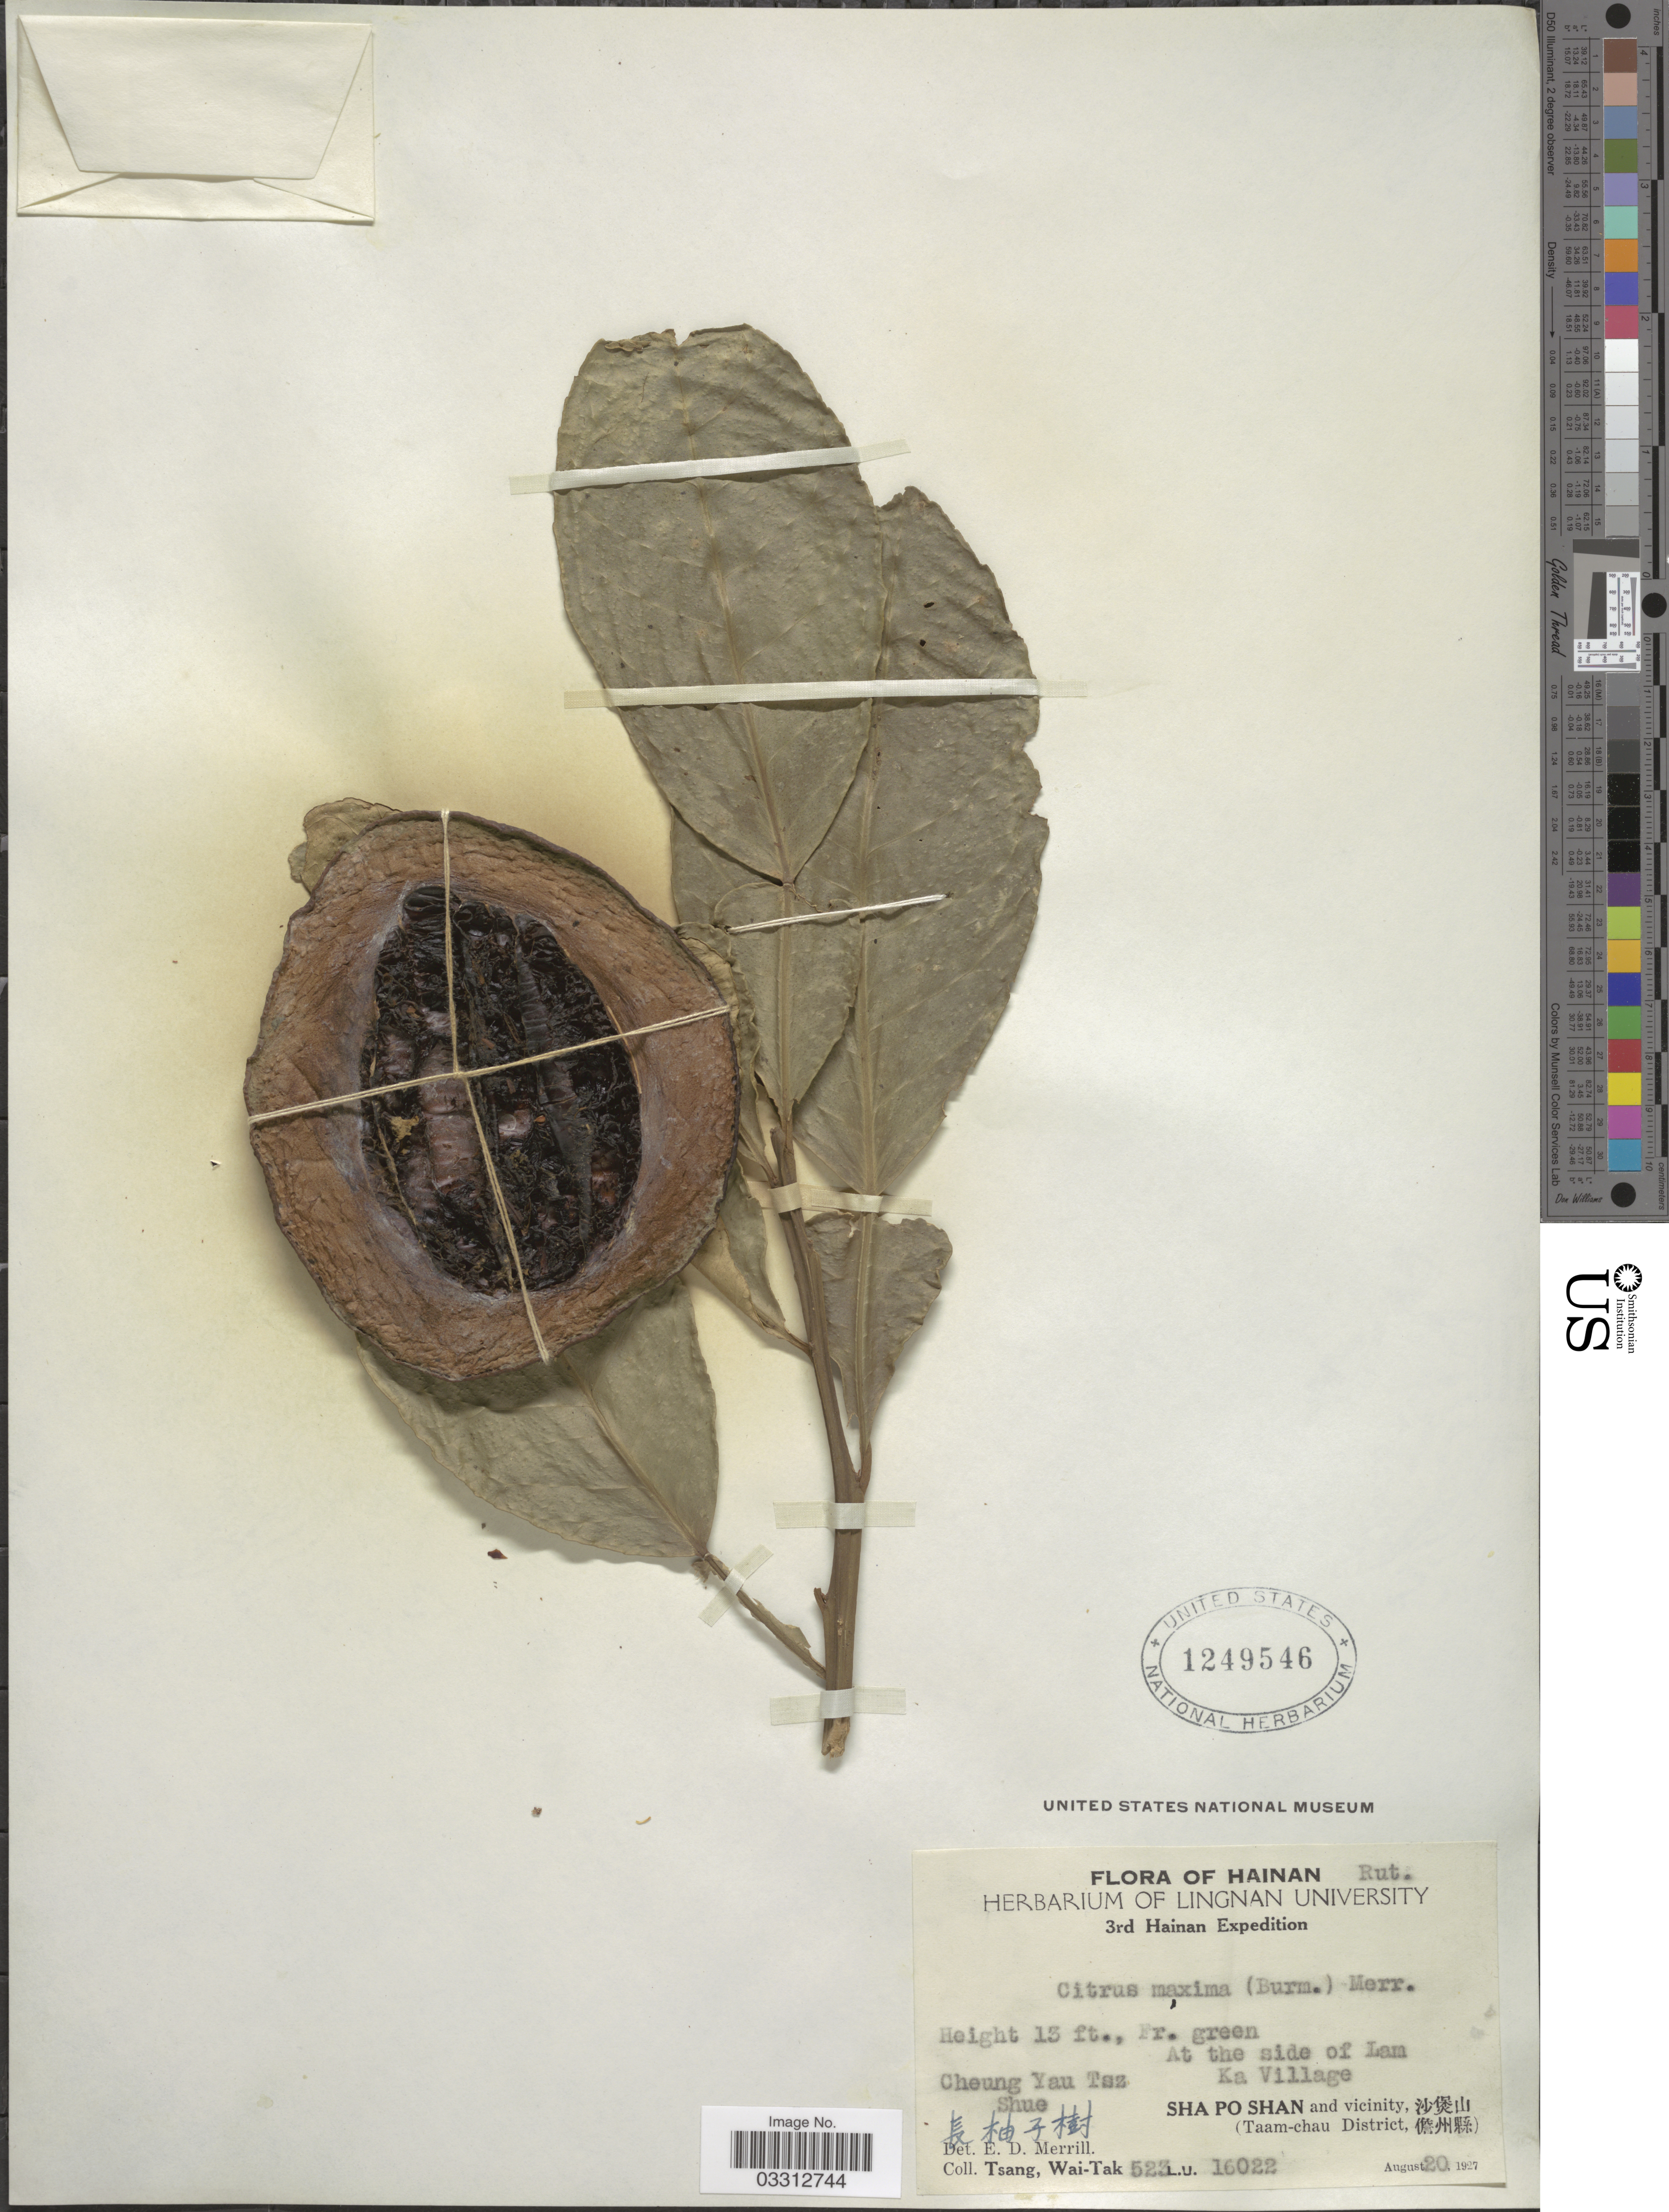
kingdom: Plantae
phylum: Tracheophyta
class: Magnoliopsida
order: Sapindales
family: Rutaceae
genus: Citrus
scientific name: Citrus maxima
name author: (Burm.) Merr.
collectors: W. T. Tsang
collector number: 523L.U.16022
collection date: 1927-08-20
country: China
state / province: Hainan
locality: side of Lam Ka Village, Cheung Yau Tsz Shue[unsure placement] Sha Po Shan and vicinity, (Taam-chau District.)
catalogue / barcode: US 1249546